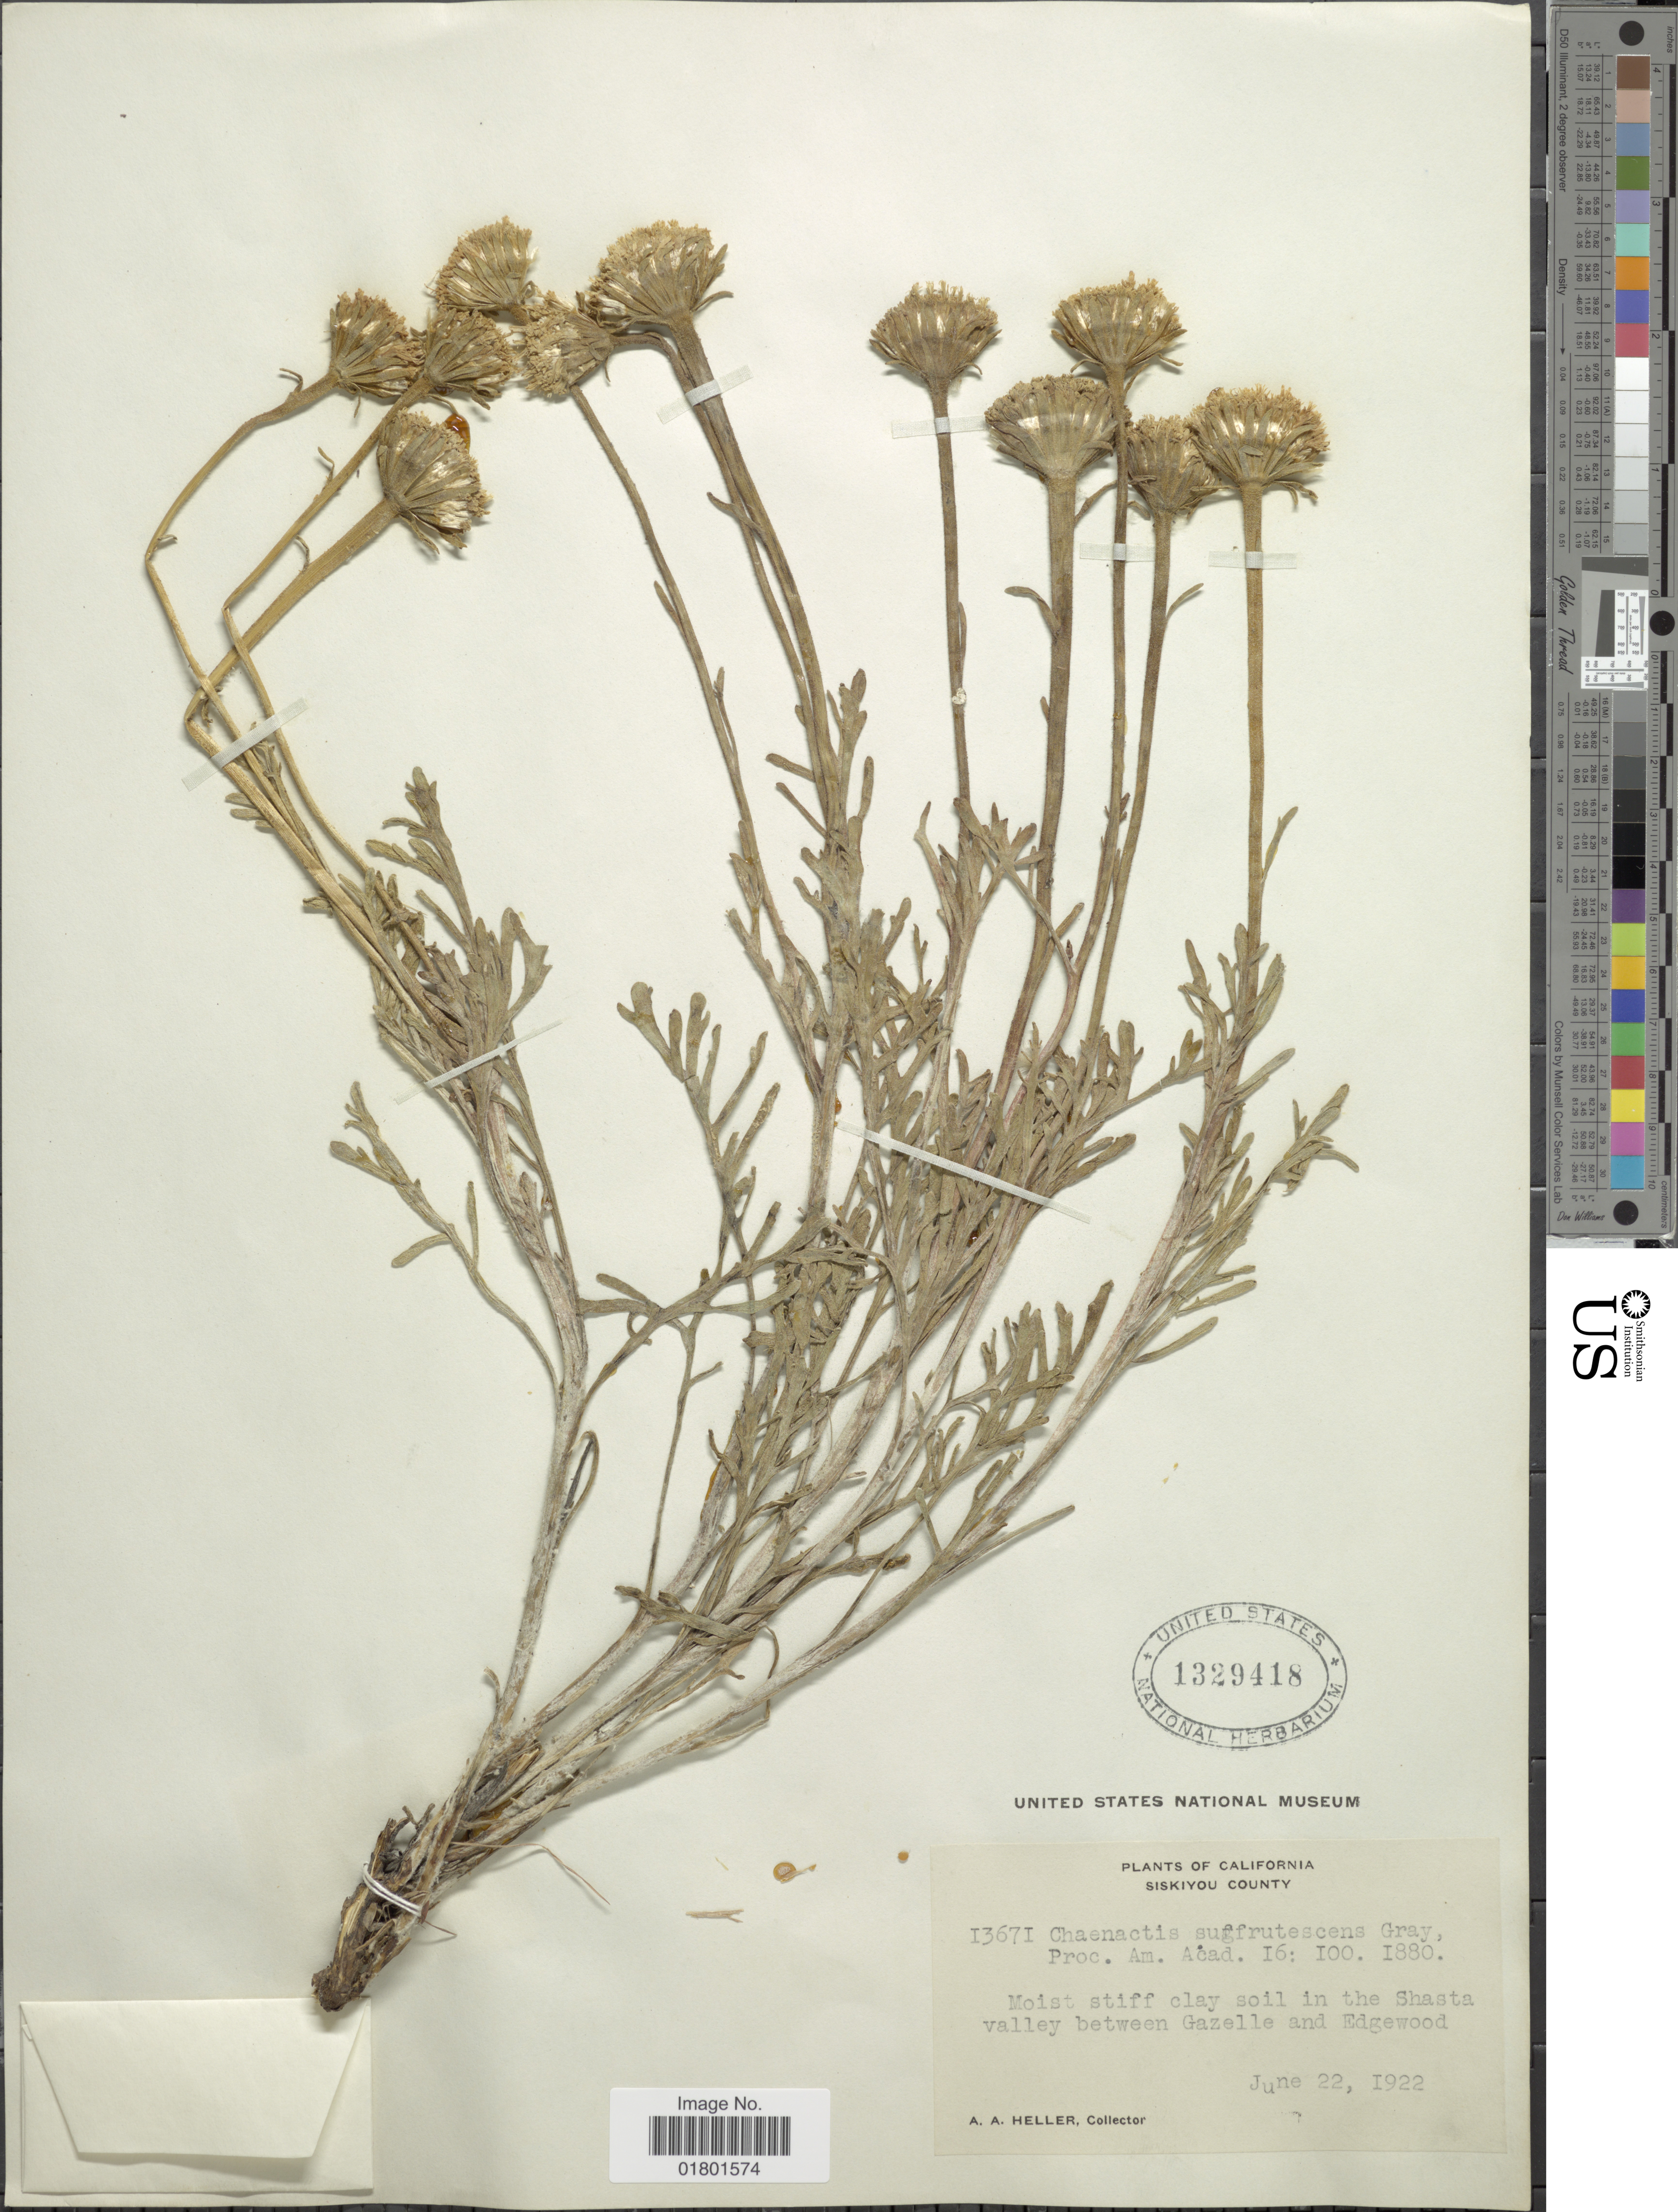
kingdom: Plantae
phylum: Tracheophyta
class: Magnoliopsida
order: Asterales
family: Asteraceae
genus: Chaenactis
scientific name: Chaenactis suffrutescens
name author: A. Gray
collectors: A. A. Heller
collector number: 13671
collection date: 1922-06-22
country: United States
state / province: California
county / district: Siskiyou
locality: Siskiyou County, in the Shasta valley between Gazelle and Edgewood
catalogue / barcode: US 1329418